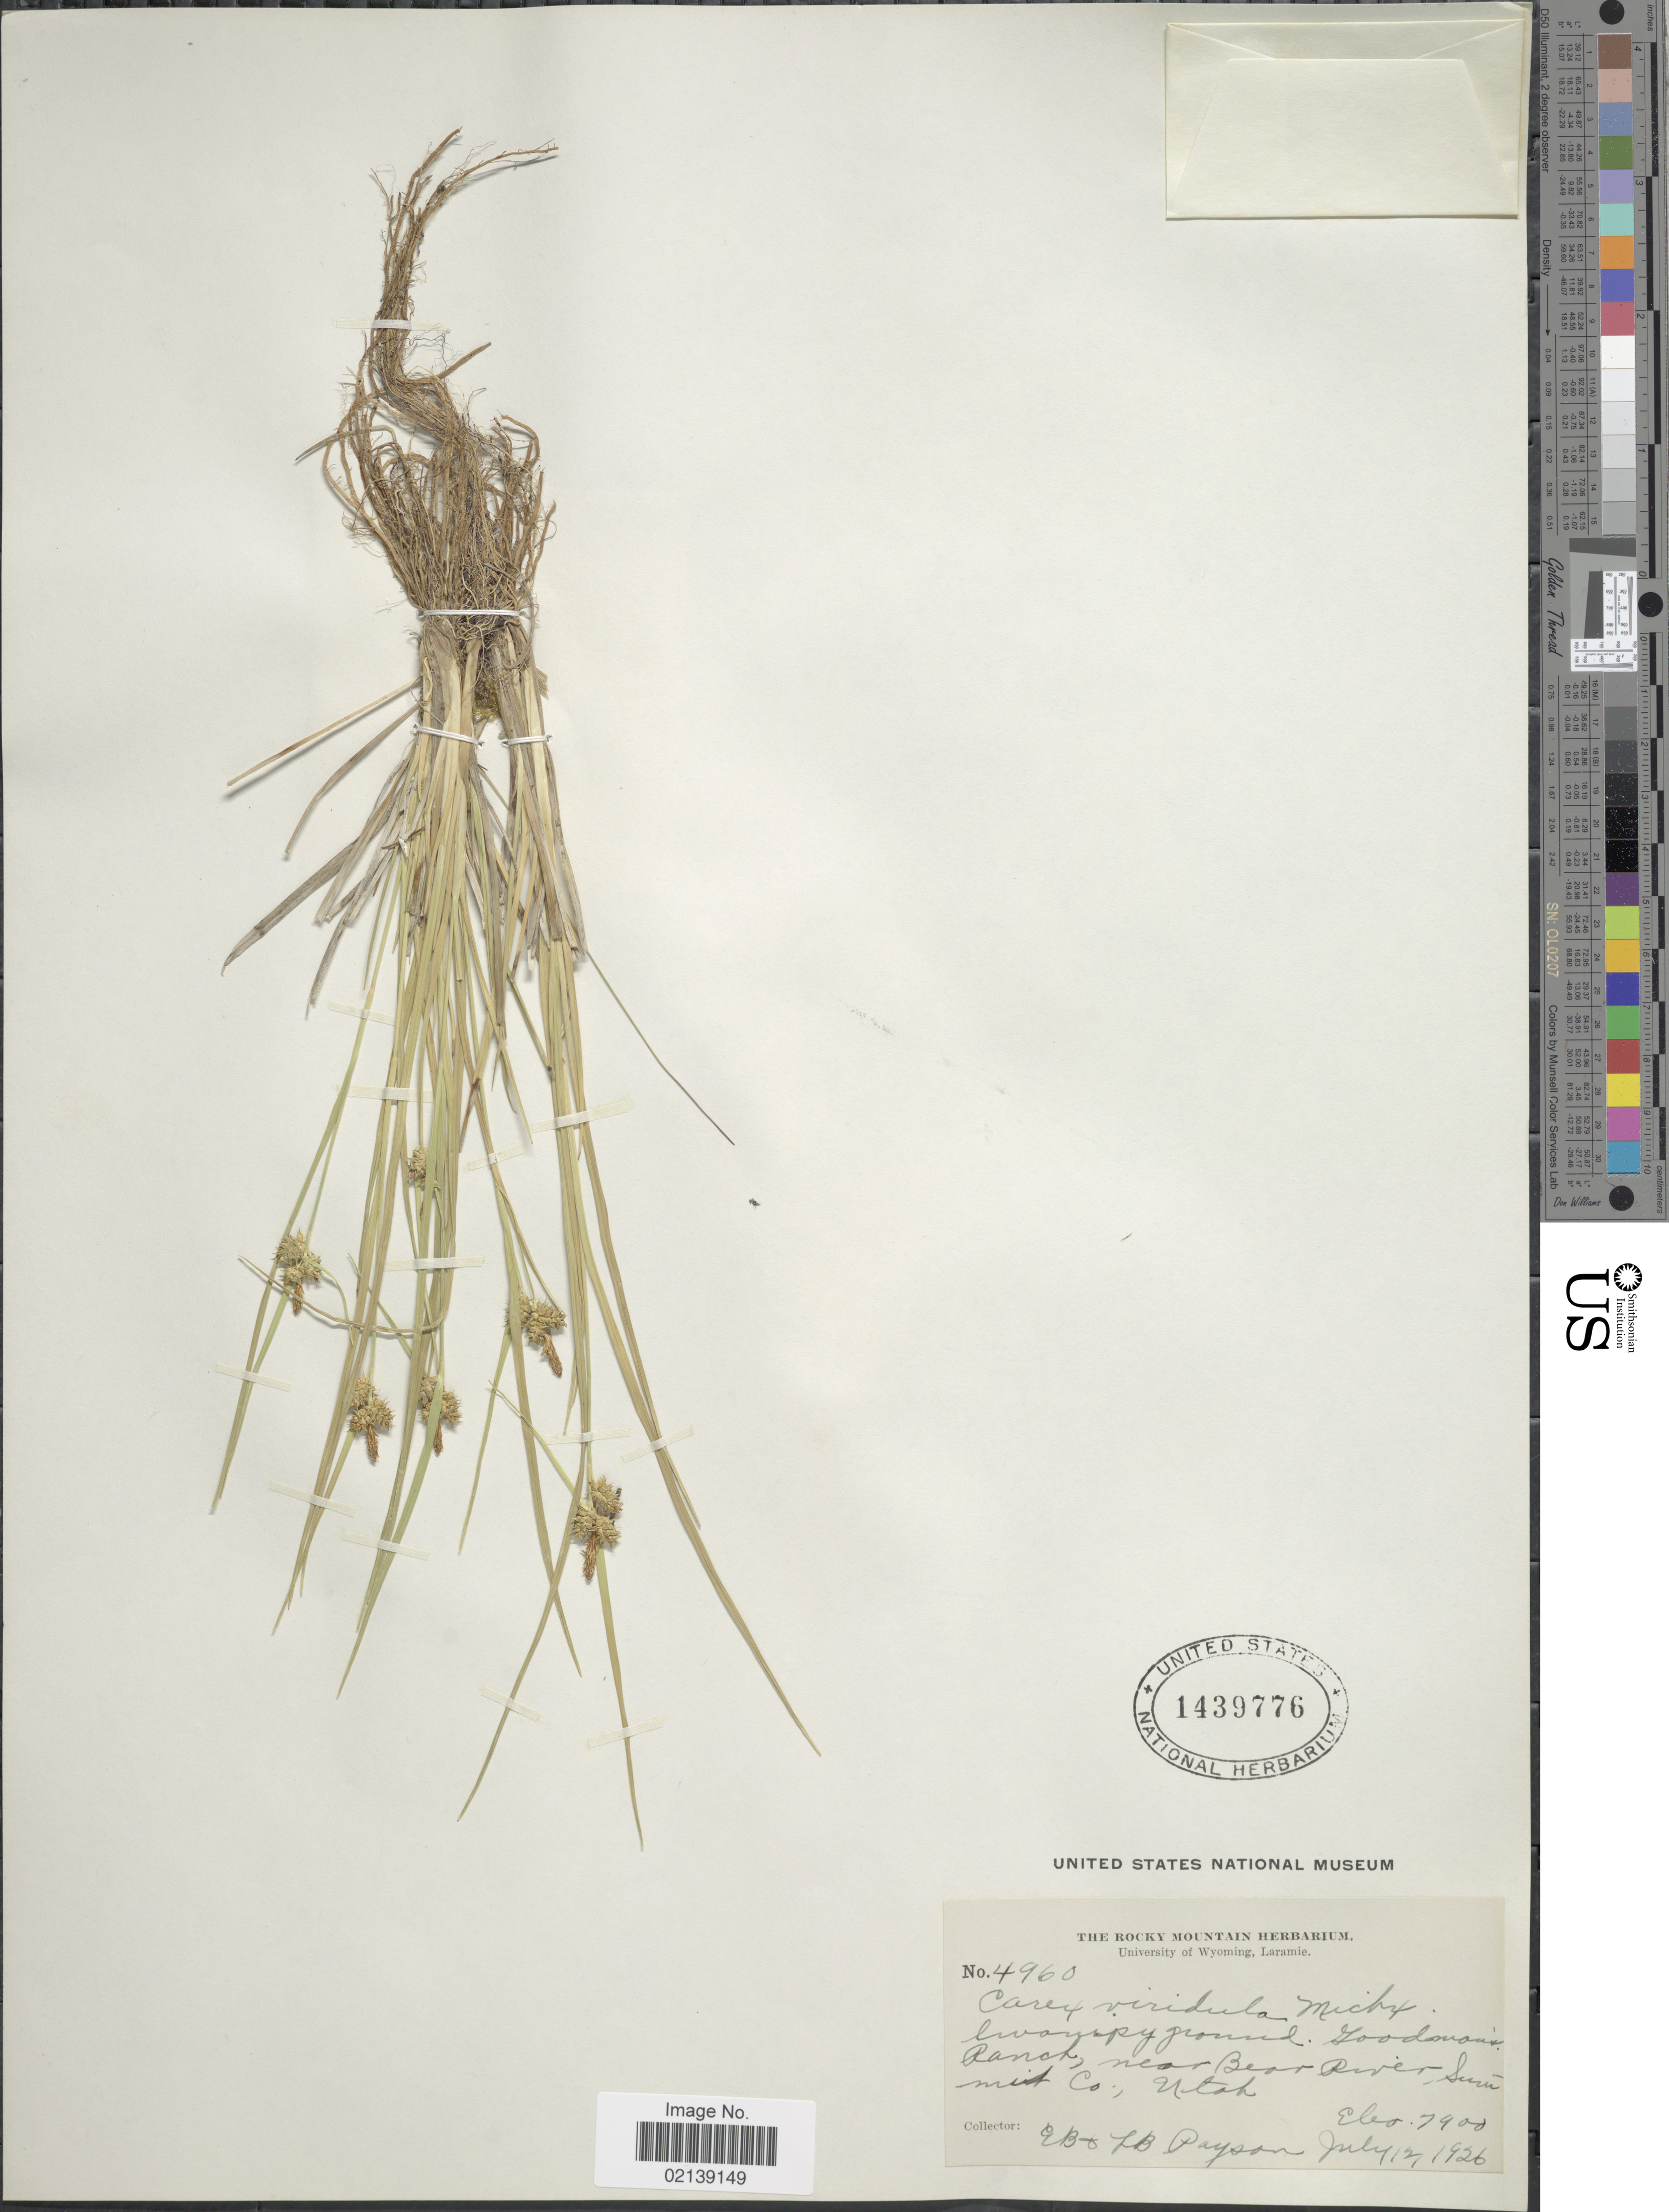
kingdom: Plantae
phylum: Tracheophyta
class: Liliopsida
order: Poales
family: Cyperaceae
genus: Carex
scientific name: Carex oederi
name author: Retz.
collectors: E. B. Payson & L. Payson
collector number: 4960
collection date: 1926-07-12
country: United States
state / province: Utah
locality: Goodman's Ranch, near Near River, Summit Co., Ebo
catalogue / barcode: US 1439776